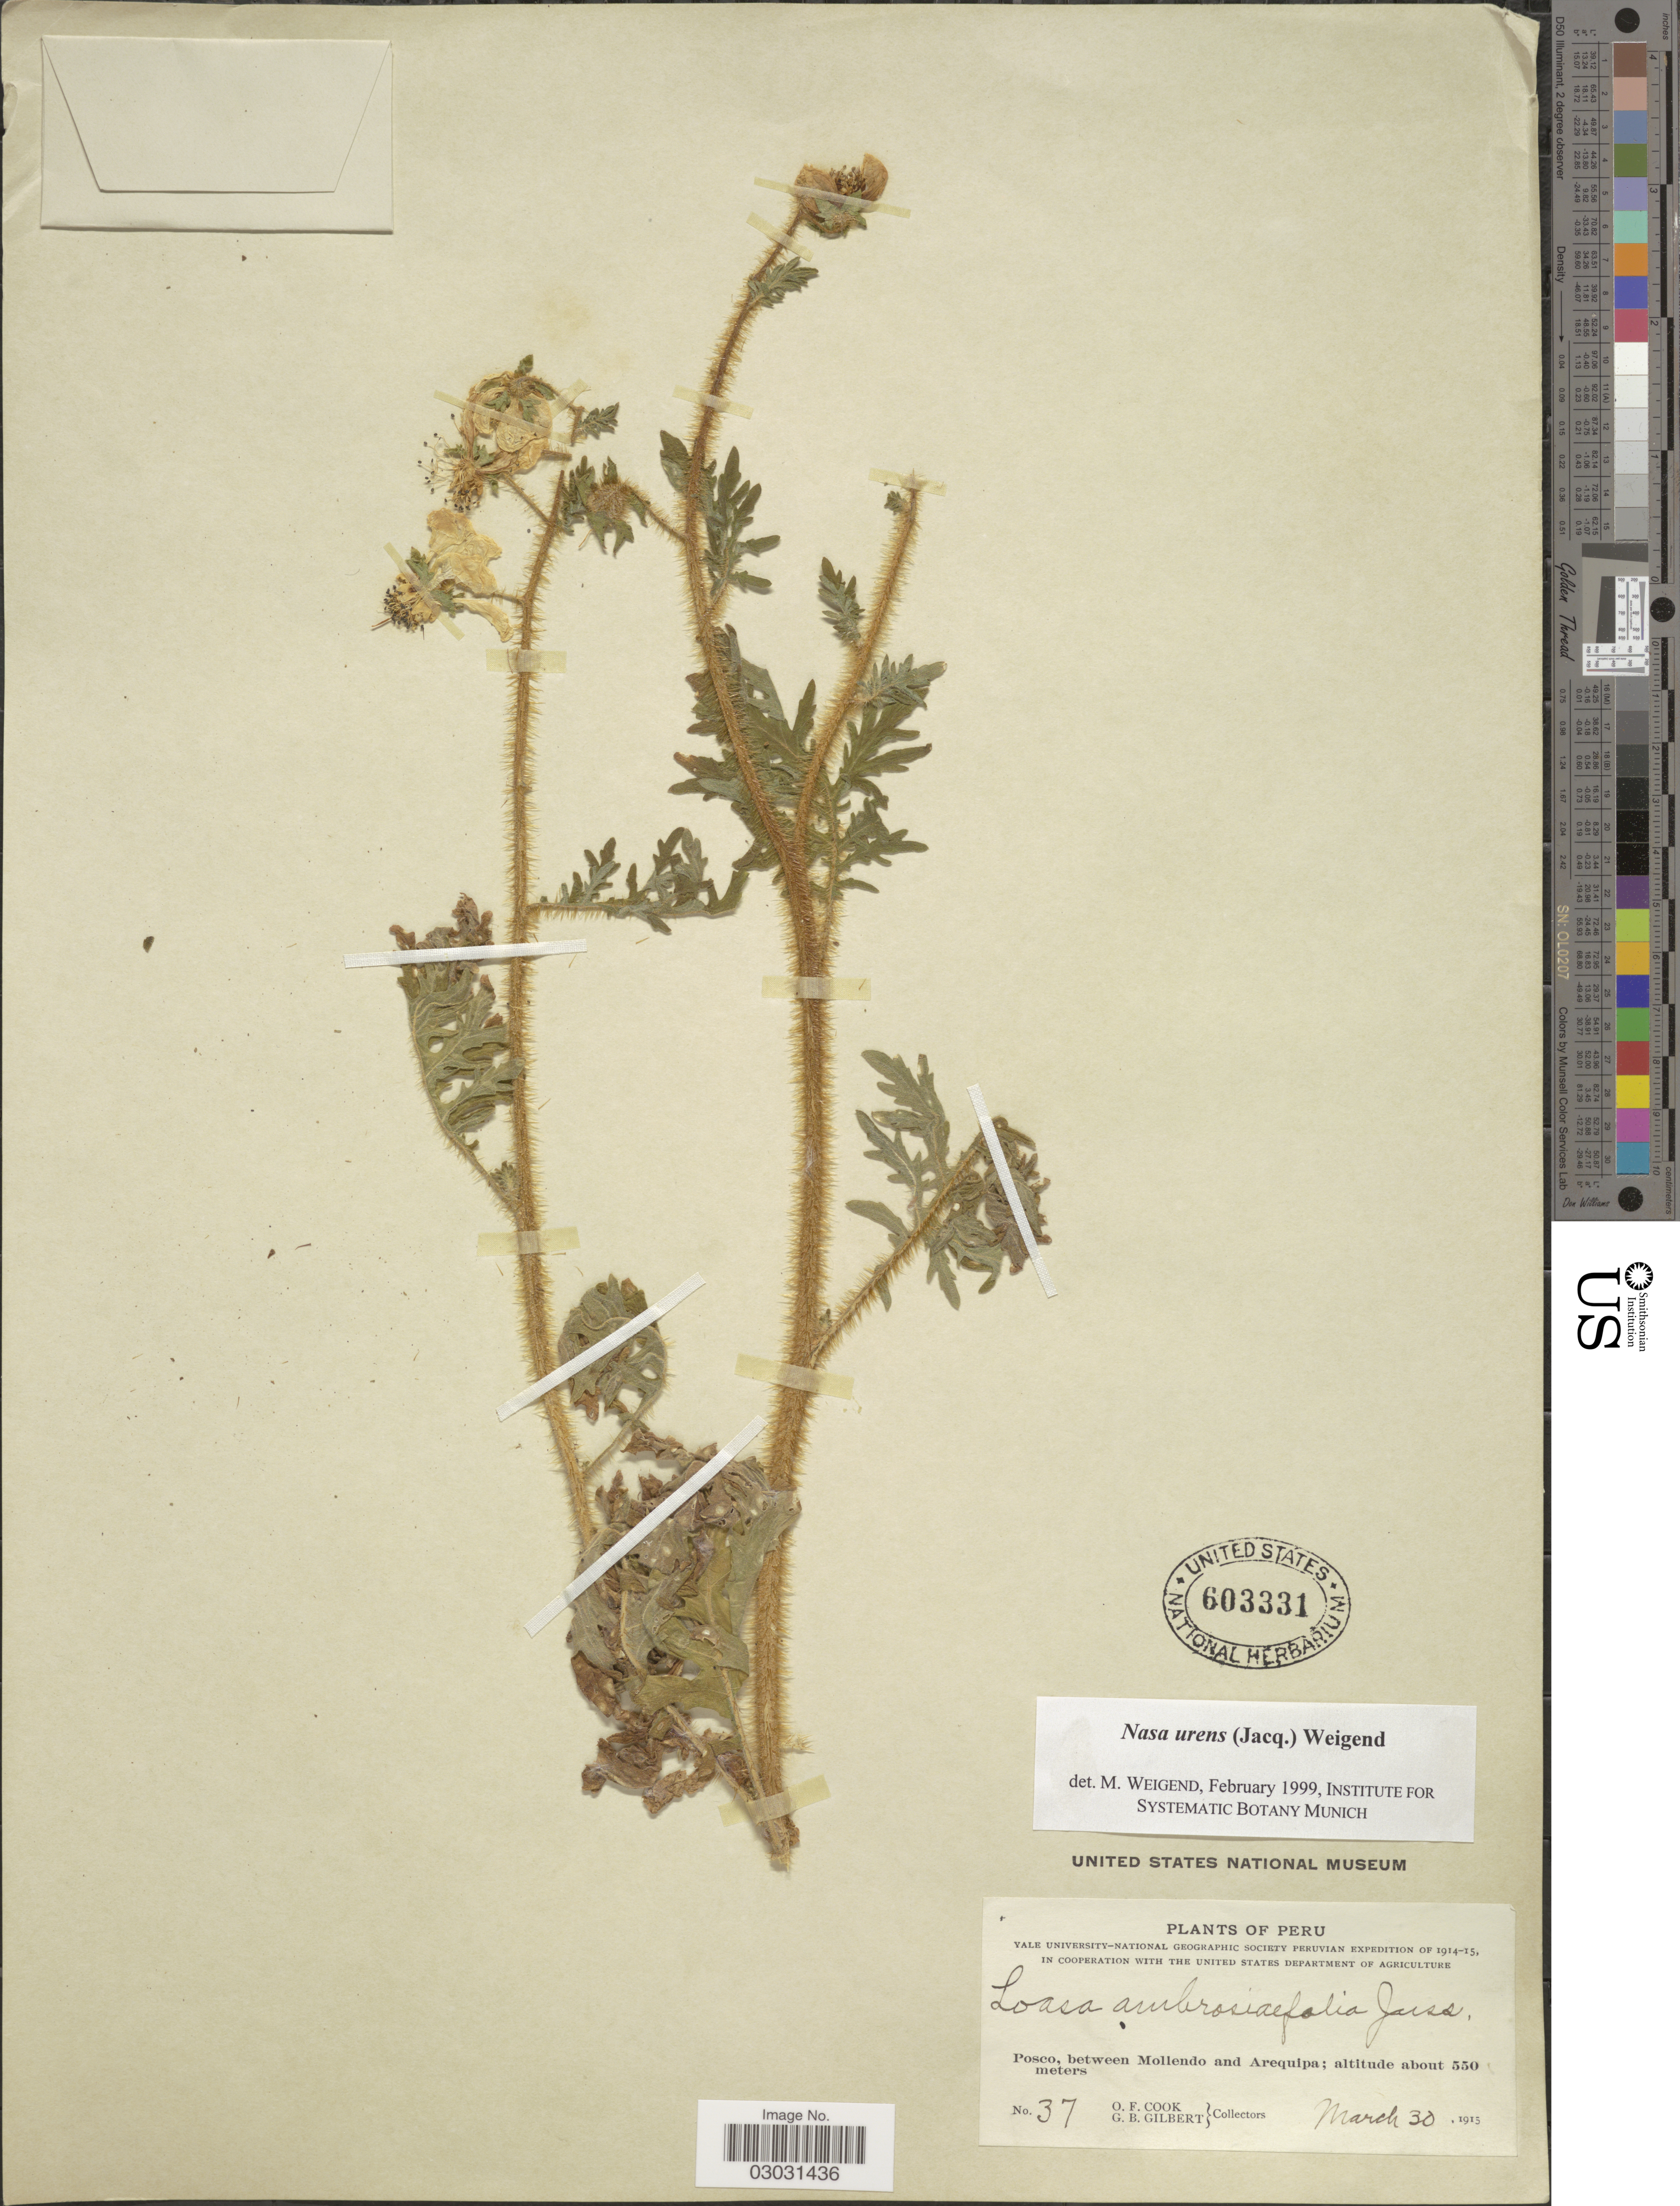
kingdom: Plantae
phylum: Tracheophyta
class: Magnoliopsida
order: Cornales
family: Loasaceae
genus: Nasa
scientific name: Nasa urens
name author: (Jacq.) Weigand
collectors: O. F. Cook & G. B. Gilbert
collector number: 37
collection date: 1915-03-30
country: Peru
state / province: Arequipa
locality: Posco, between Mollendo and Arequipa.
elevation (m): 550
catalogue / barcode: US 603331